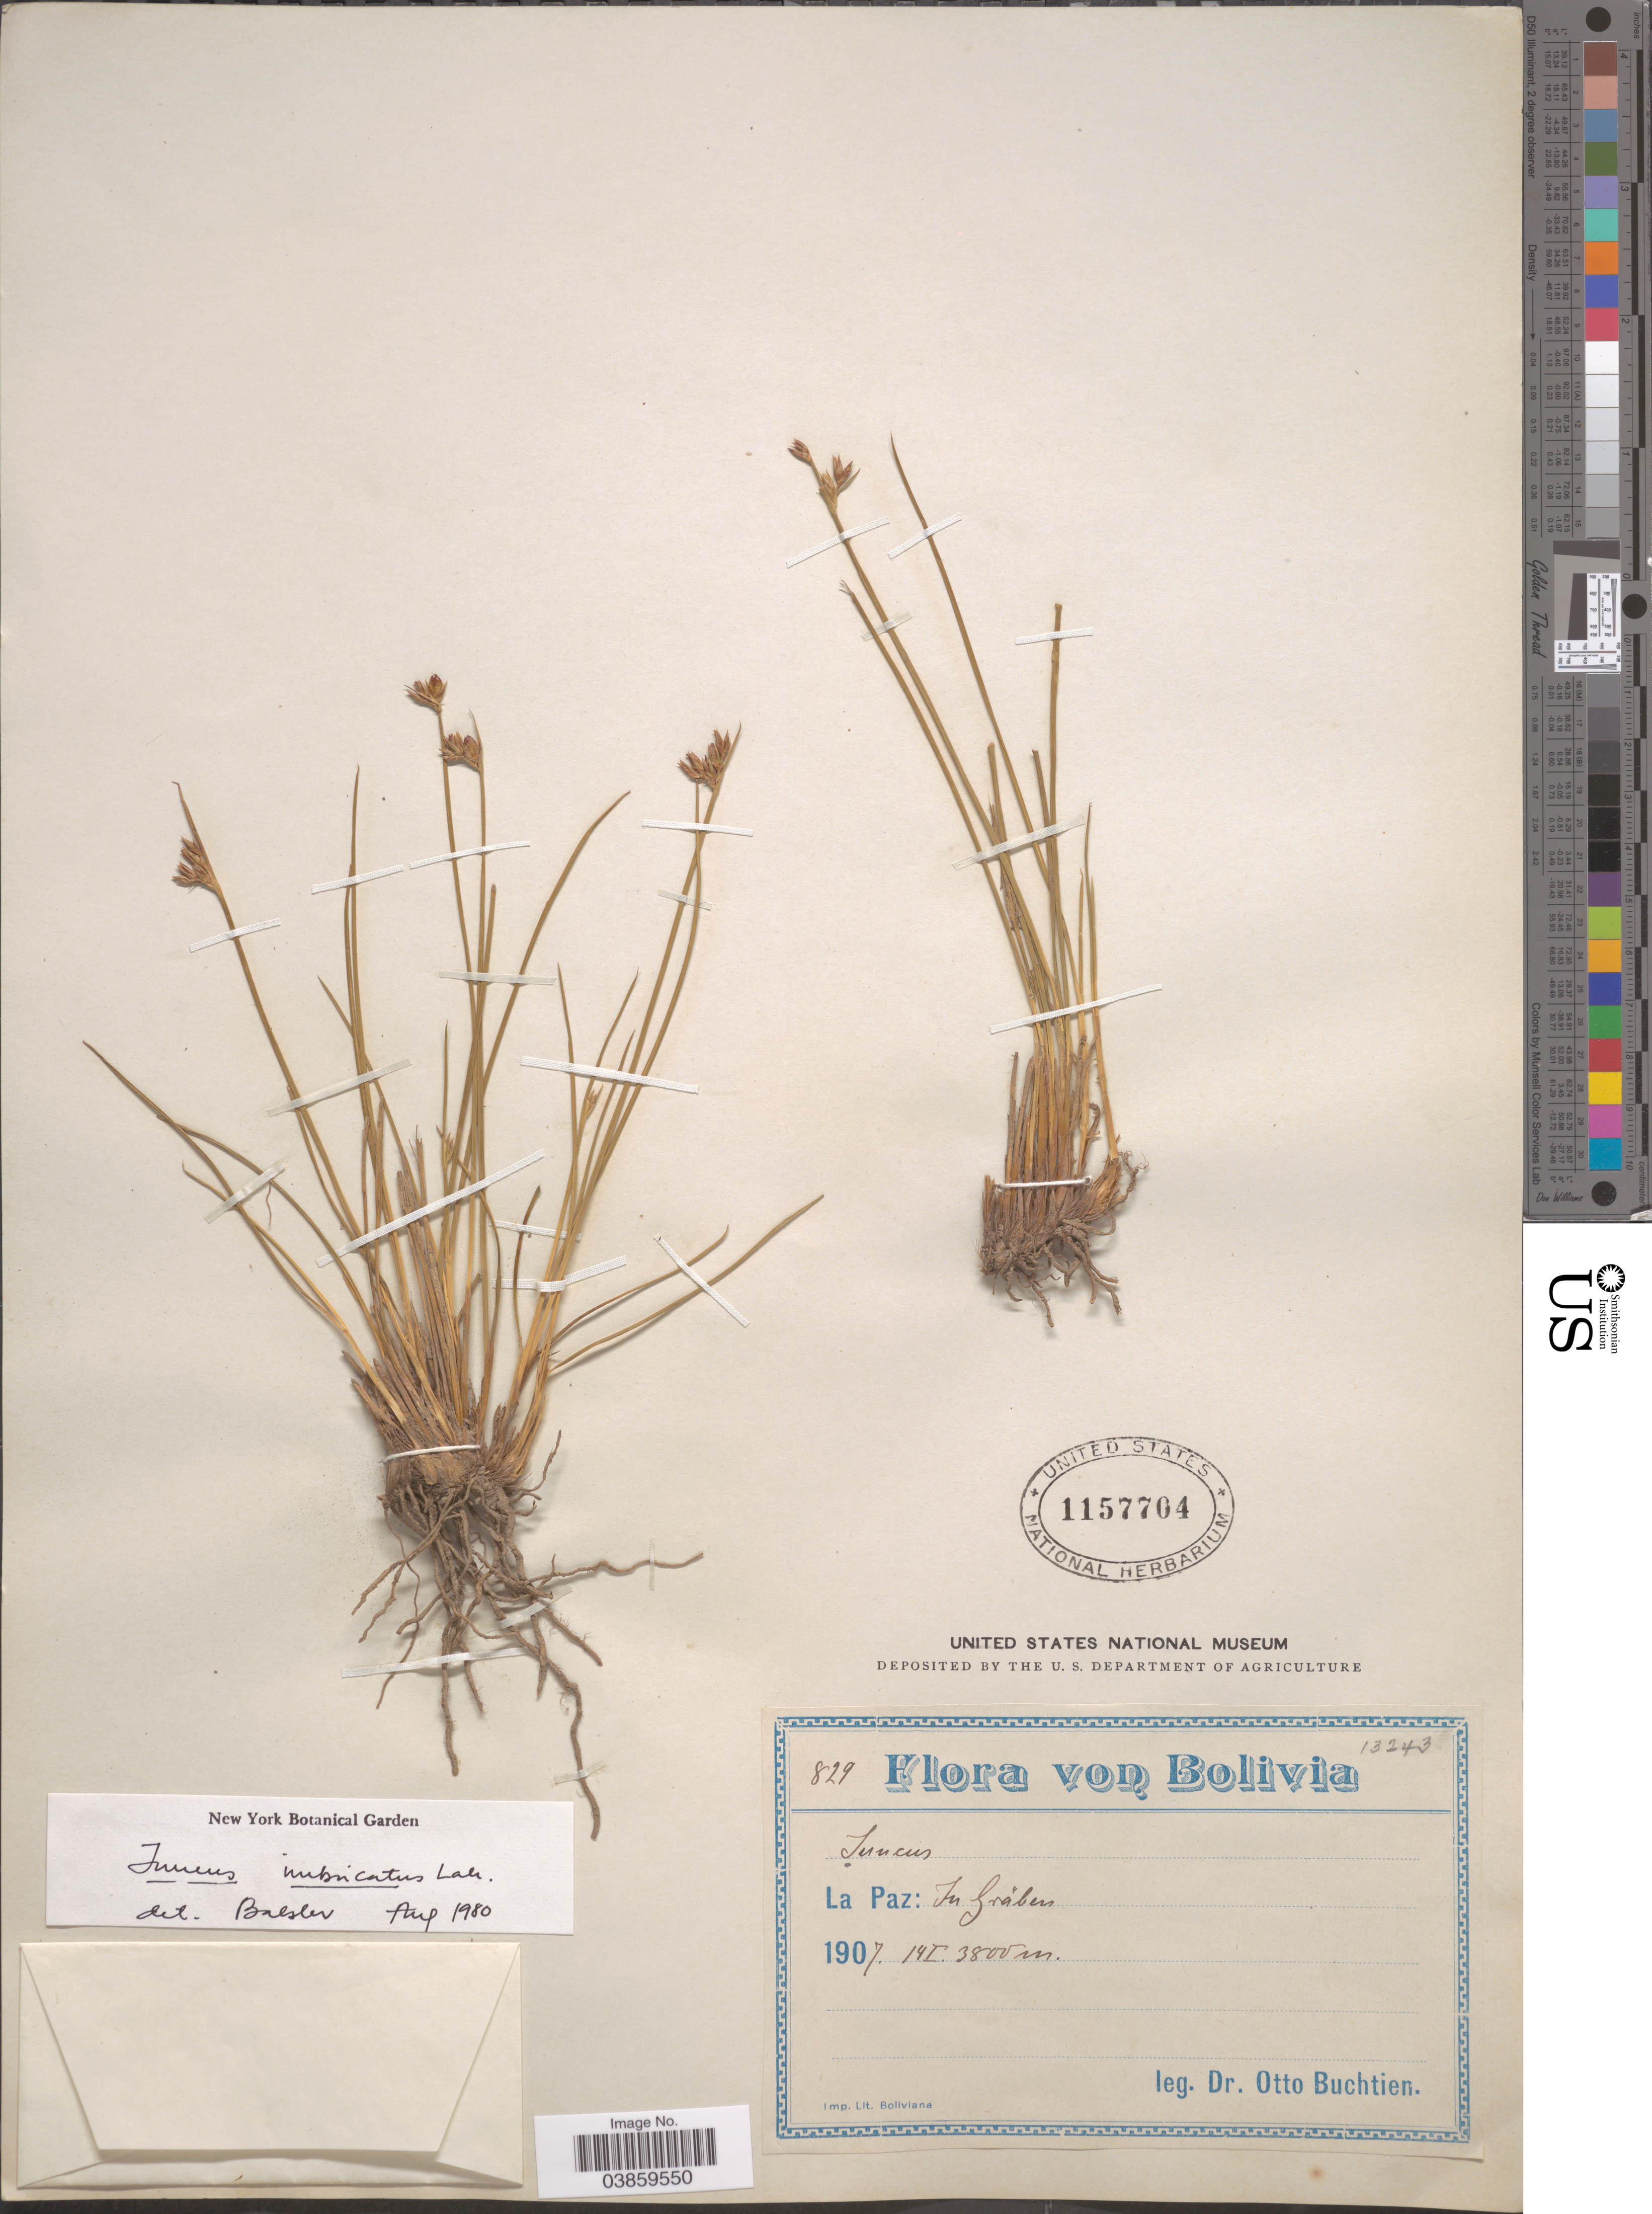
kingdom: Plantae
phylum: Tracheophyta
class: Liliopsida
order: Poales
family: Juncaceae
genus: Juncus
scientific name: Juncus imbricatus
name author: Laharpe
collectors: O. Buchtien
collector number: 829/13243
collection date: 1907-01-14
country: Bolivia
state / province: La Paz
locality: In Gräben.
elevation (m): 3800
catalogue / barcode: US 1157704